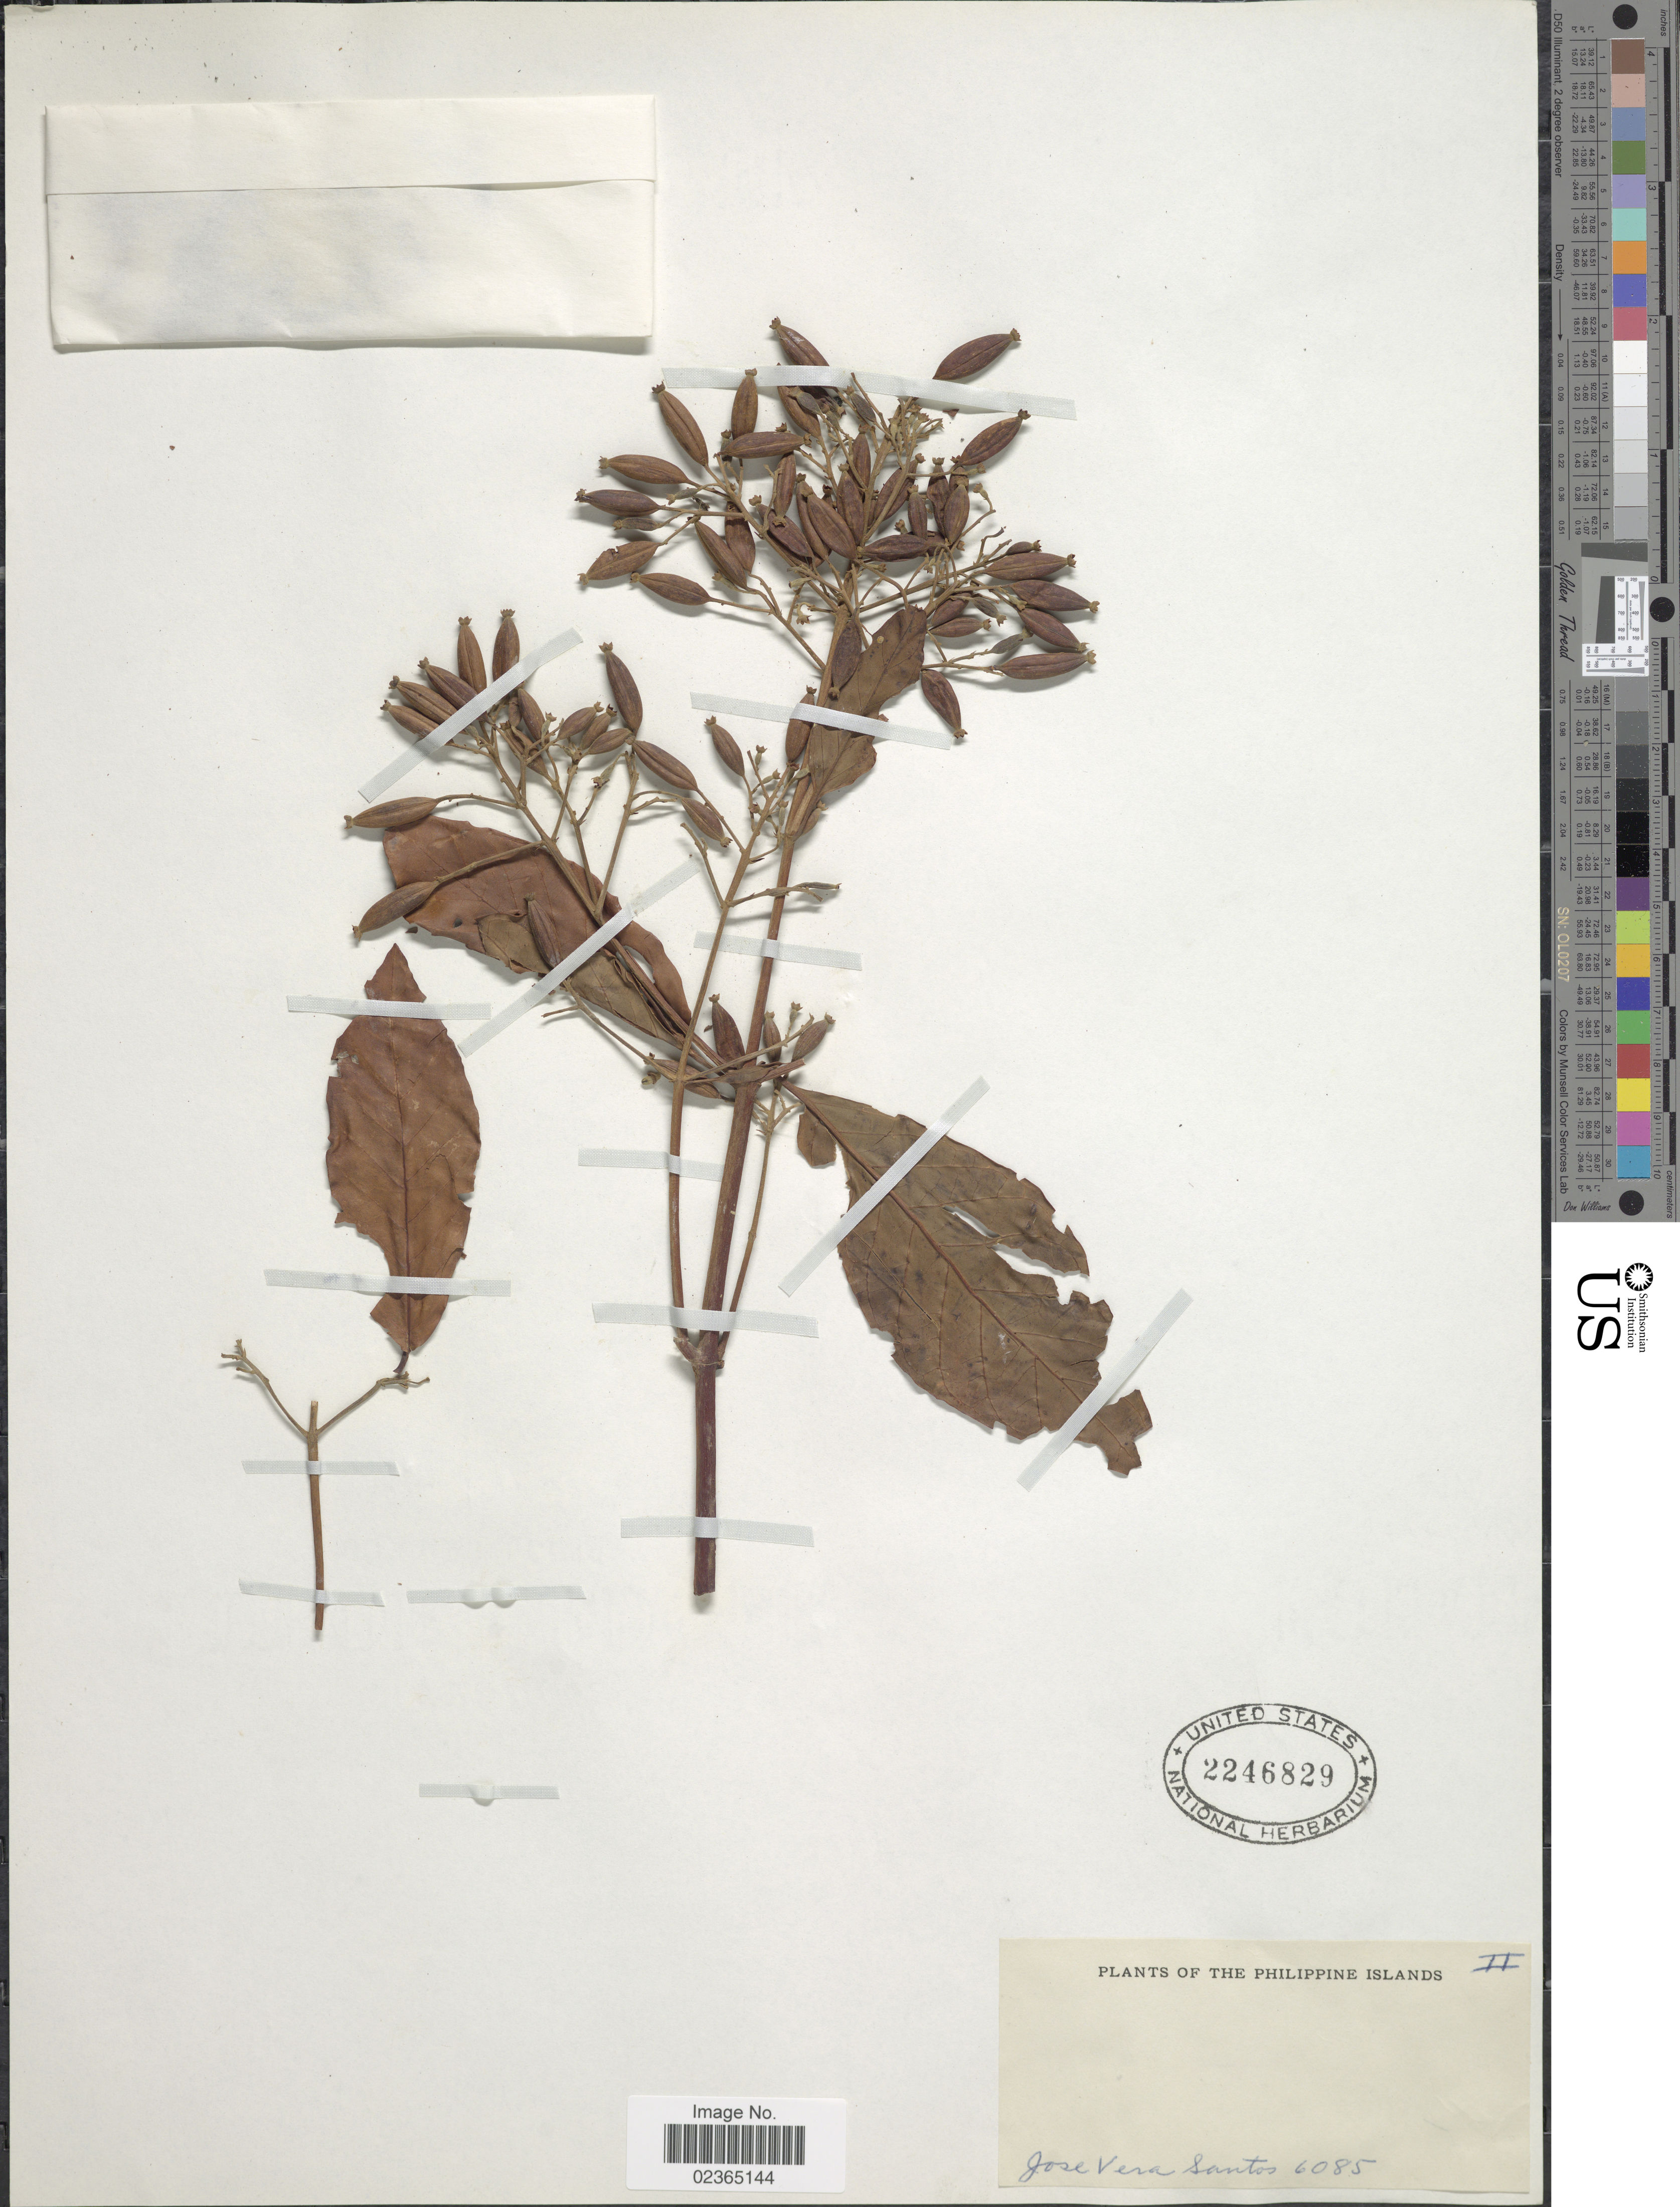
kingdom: Plantae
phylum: Tracheophyta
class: Magnoliopsida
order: Gentianales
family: Rubiaceae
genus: Cinchona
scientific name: Cinchona officinalis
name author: L.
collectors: J. V. Santos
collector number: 6085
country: Philippines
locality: Philippine Islands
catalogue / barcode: US 2246829